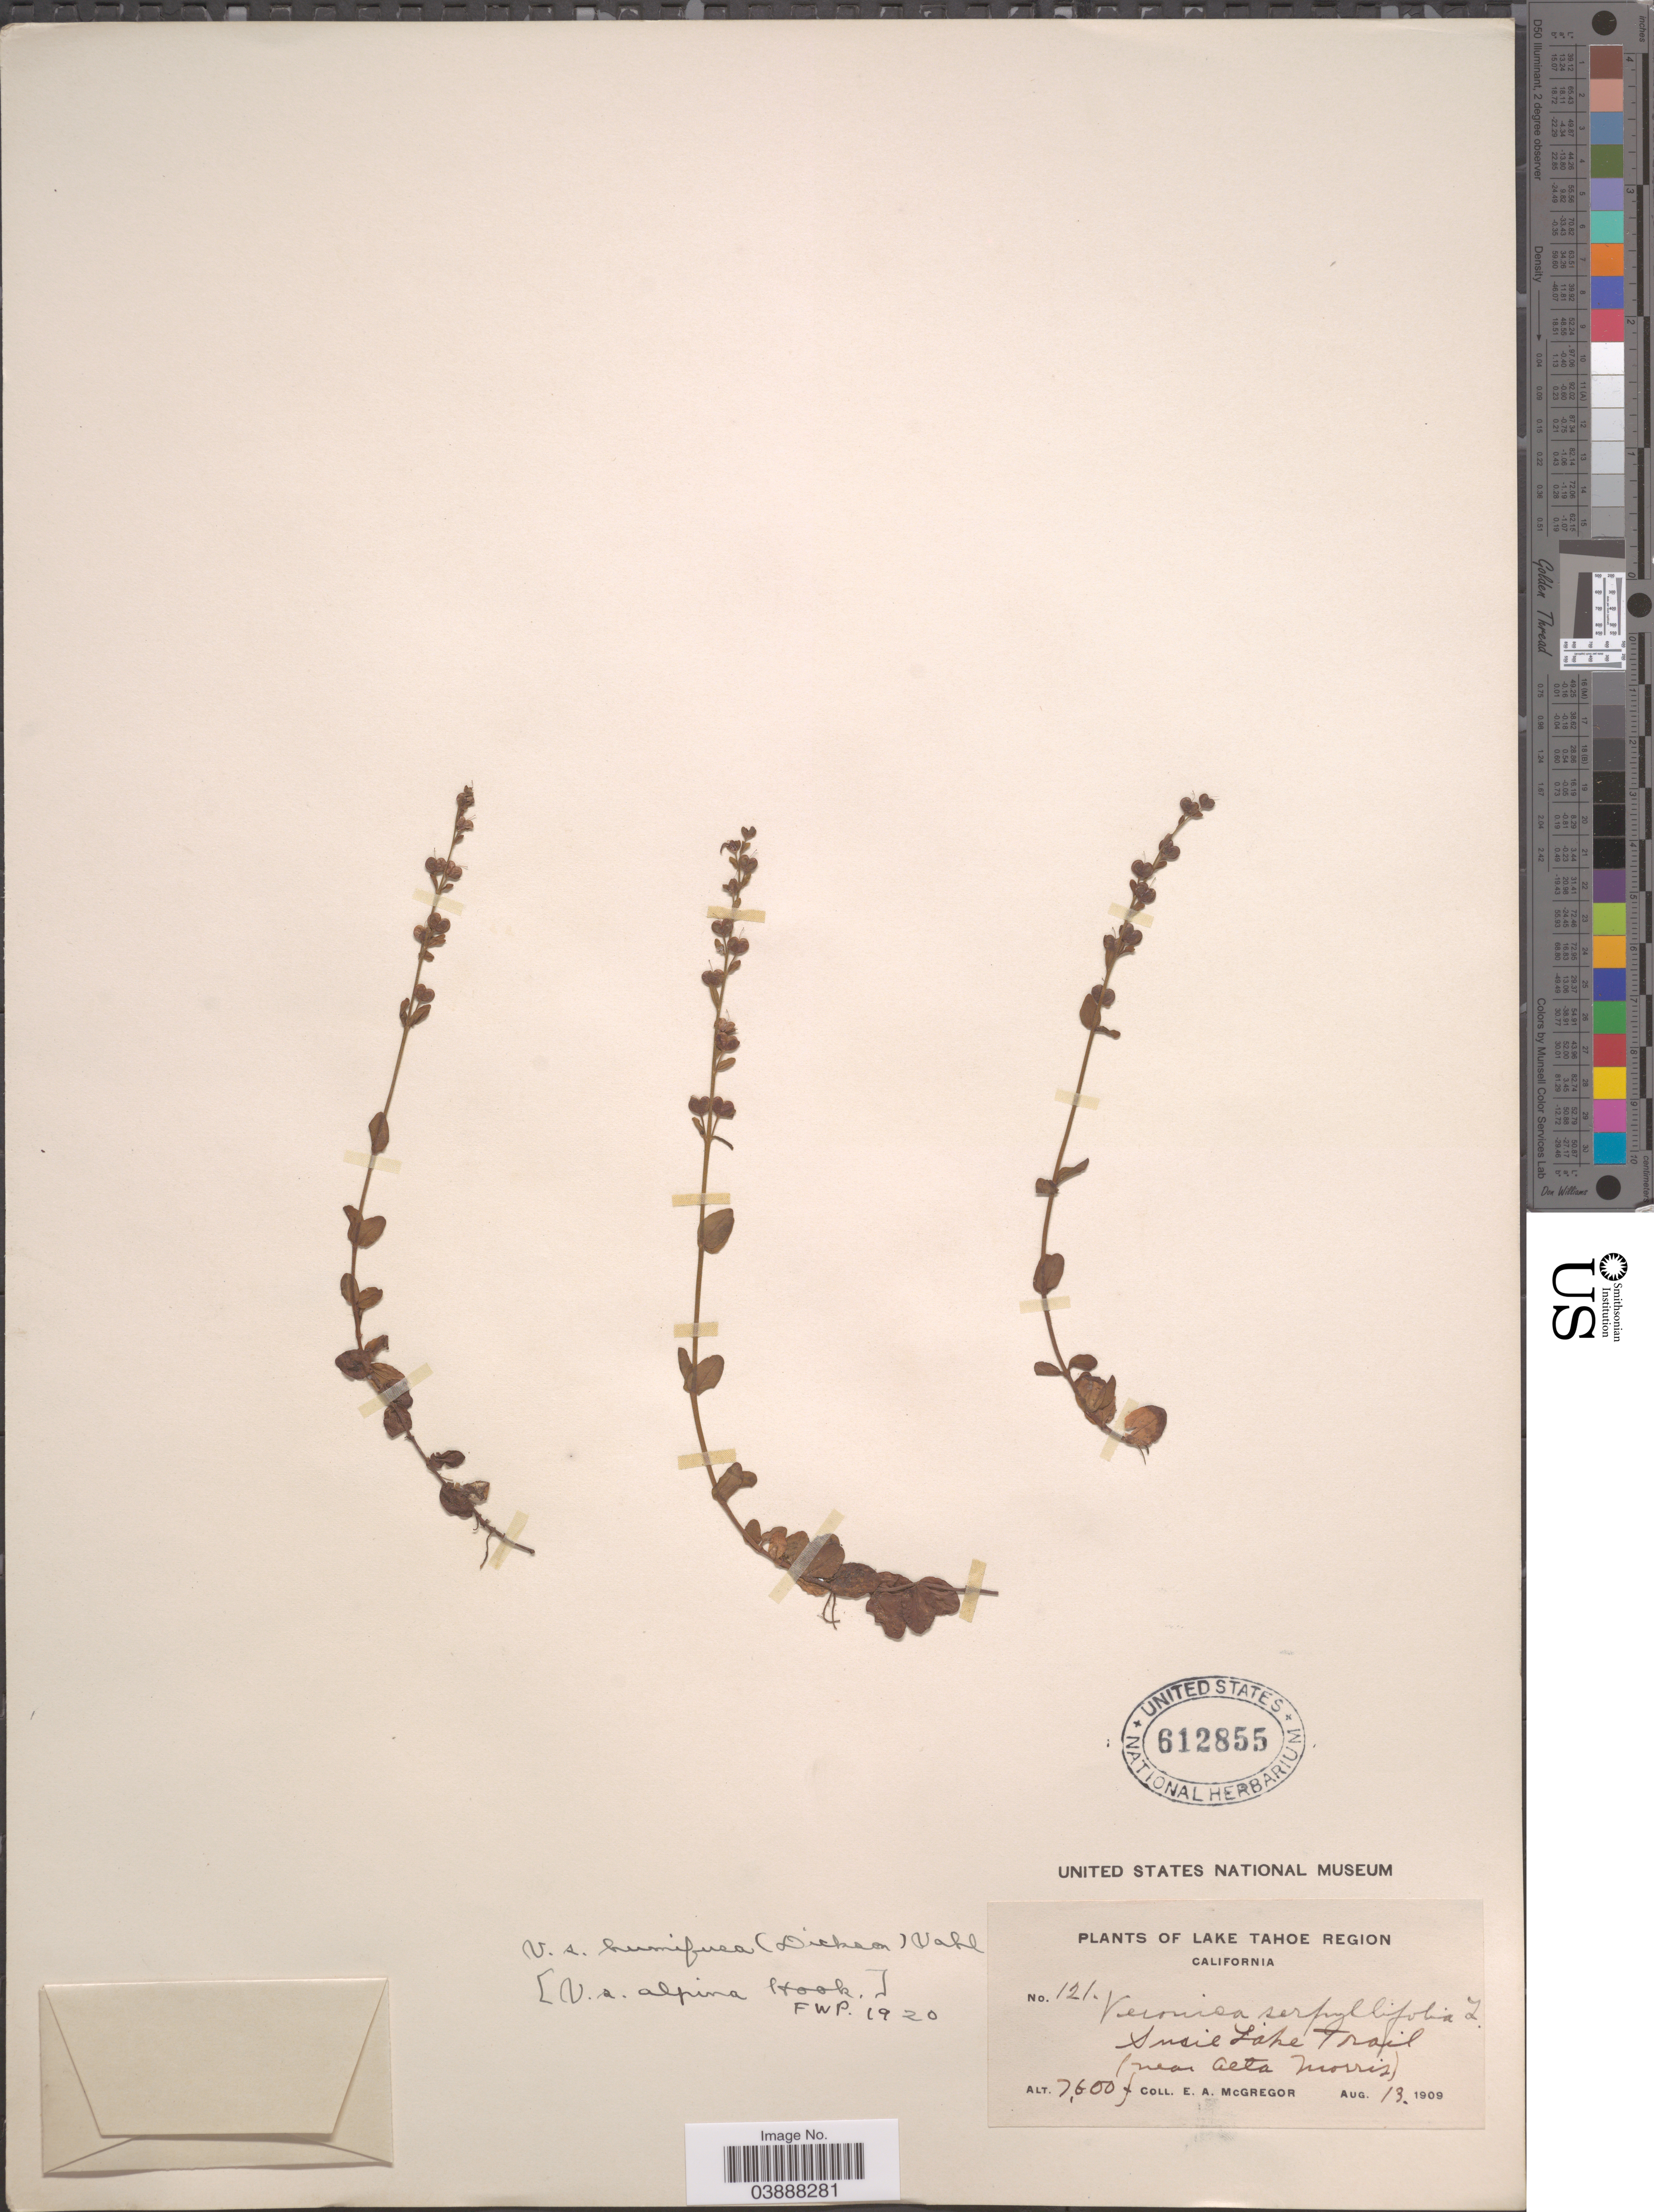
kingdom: Plantae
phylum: Tracheophyta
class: Magnoliopsida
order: Lamiales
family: Plantaginaceae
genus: Veronica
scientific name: Veronica serpyllifolia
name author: L.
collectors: E. A. McGregor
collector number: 121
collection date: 1909-08-13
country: United States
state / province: California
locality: Lake Tahoe Region. Susie Lake Trail (near Alta Morris).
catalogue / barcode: US 612855